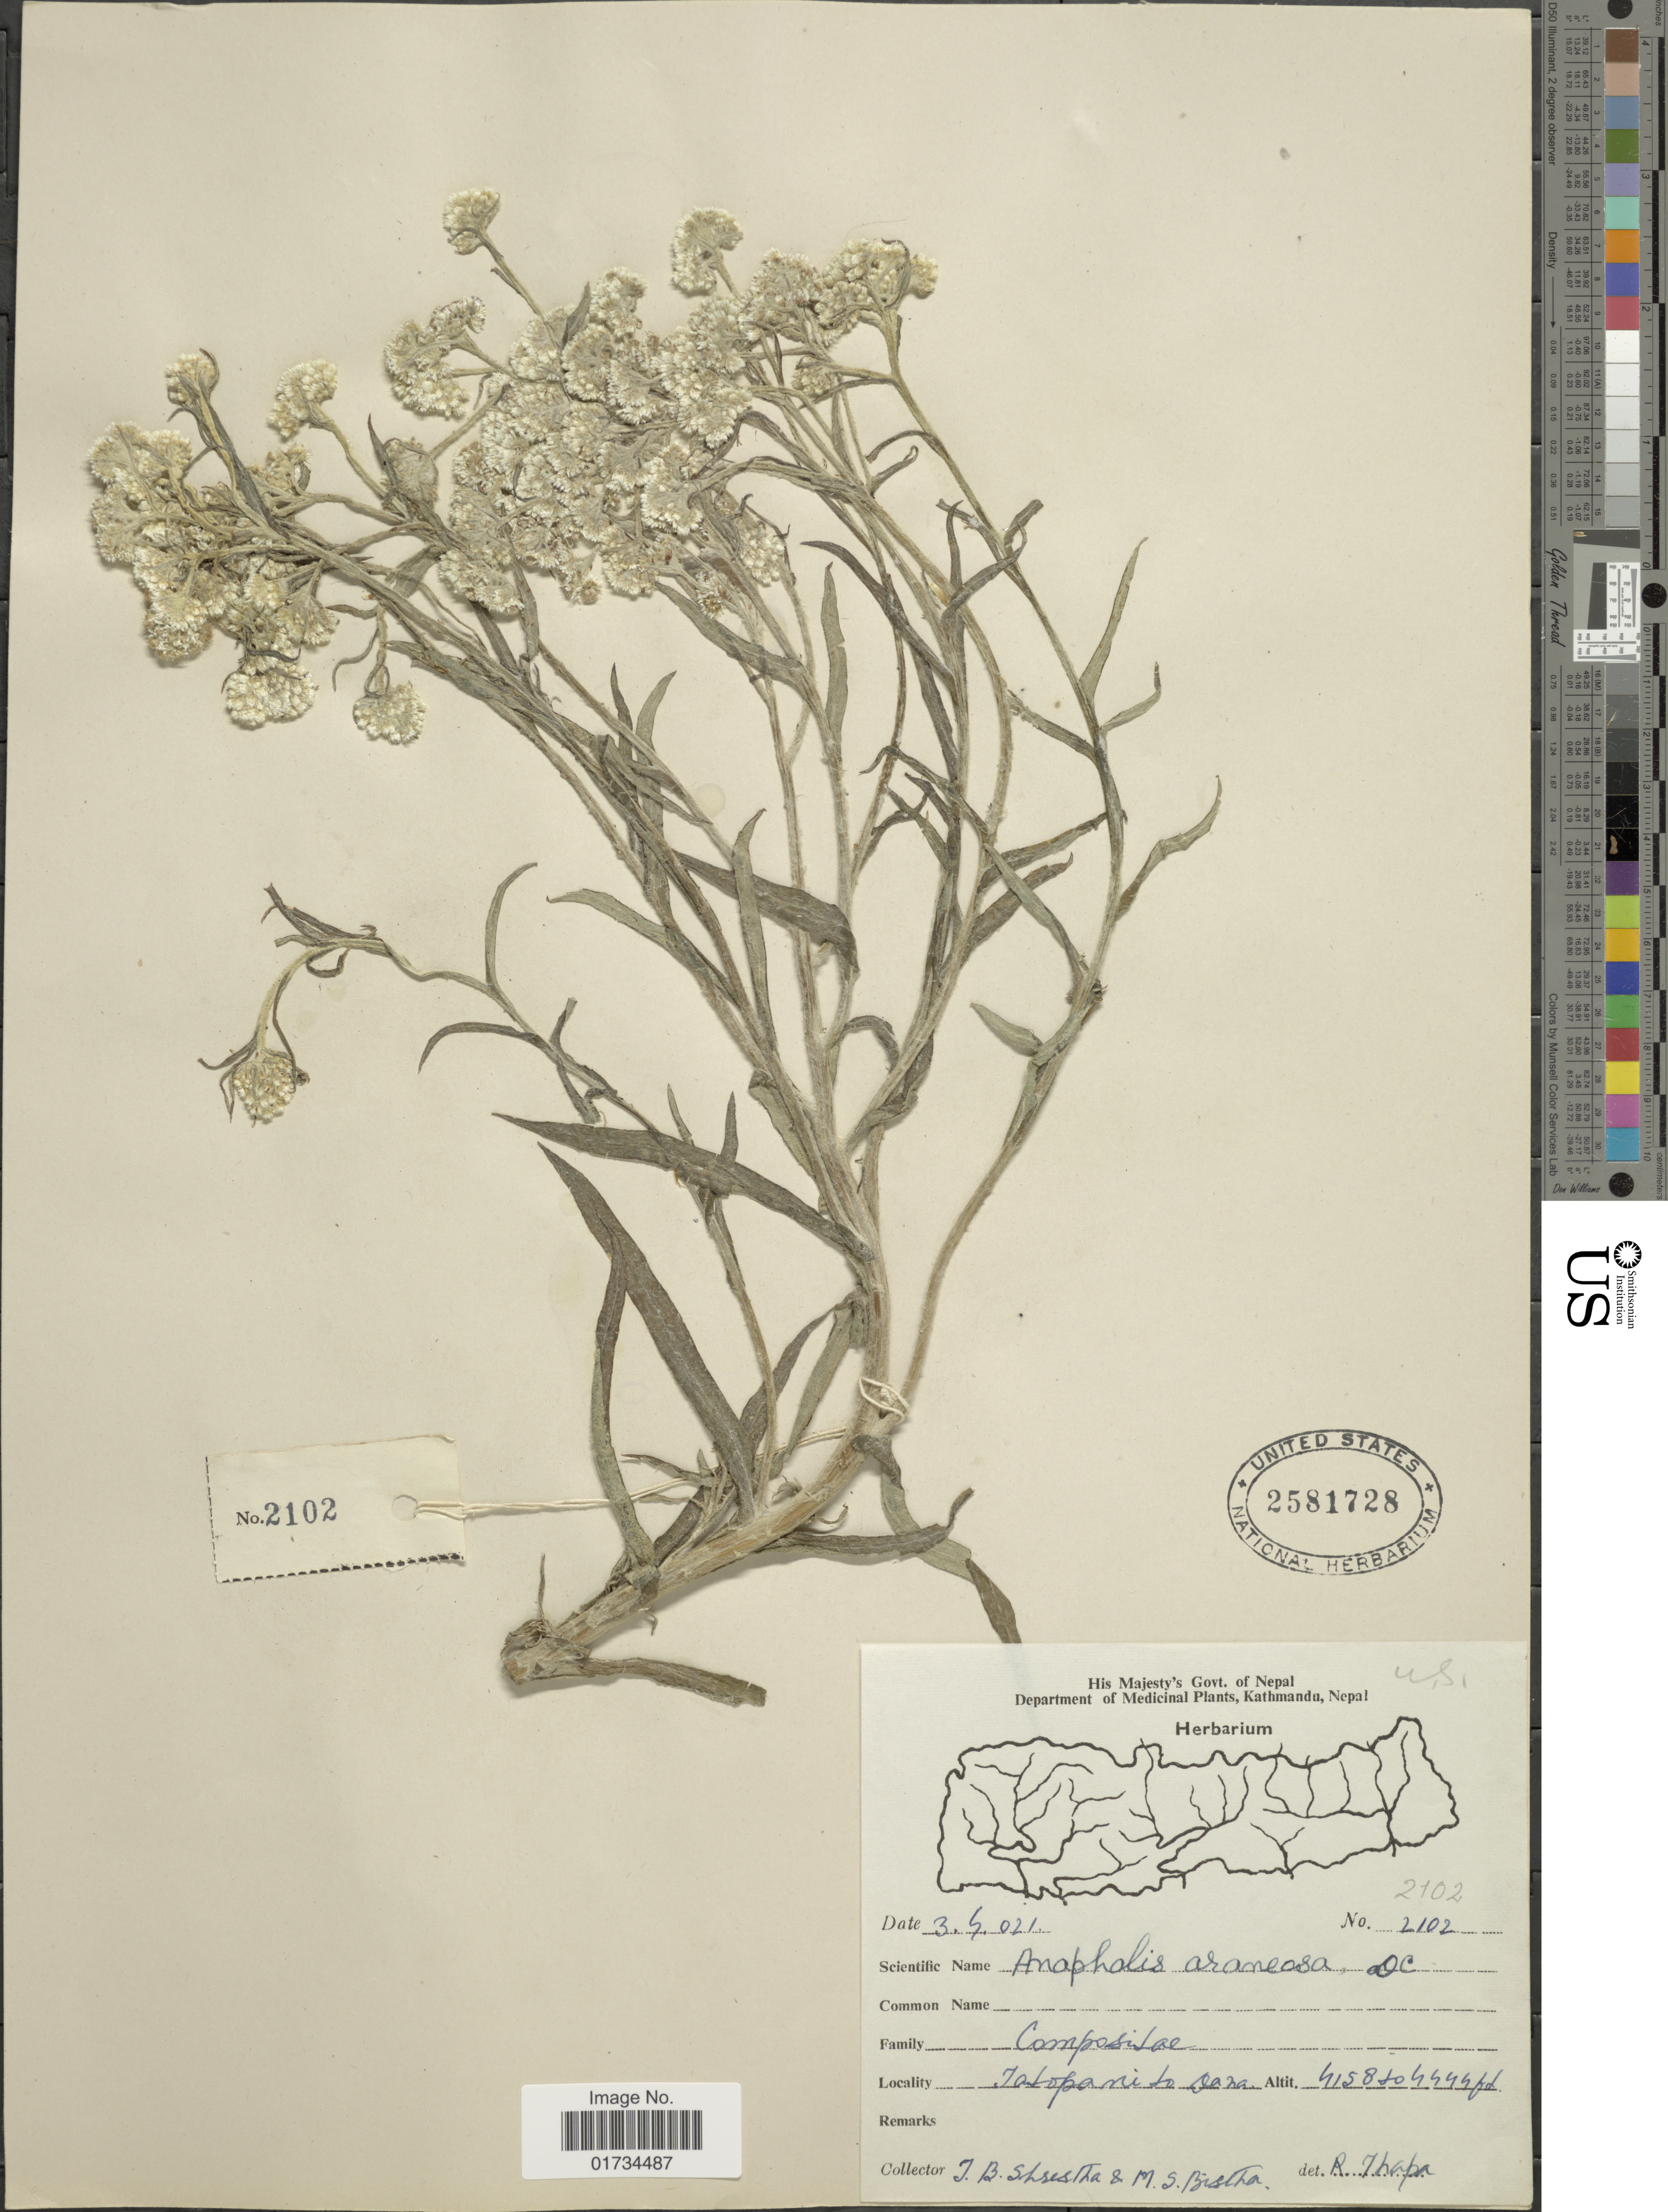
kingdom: Plantae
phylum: Tracheophyta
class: Magnoliopsida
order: Asterales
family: Asteraceae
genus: Anaphalis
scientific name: Anaphalis busua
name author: (Buch.-Ham. ex D. Don) DC.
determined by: Chen, Y. S.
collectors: T. B. Shrestha & M. Bistha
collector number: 2102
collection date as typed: Transcribed d/m/y: 3/4/21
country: Nepal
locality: Kathmandu, Nepal. Tato panito Dana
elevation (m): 1267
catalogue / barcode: US 2581728